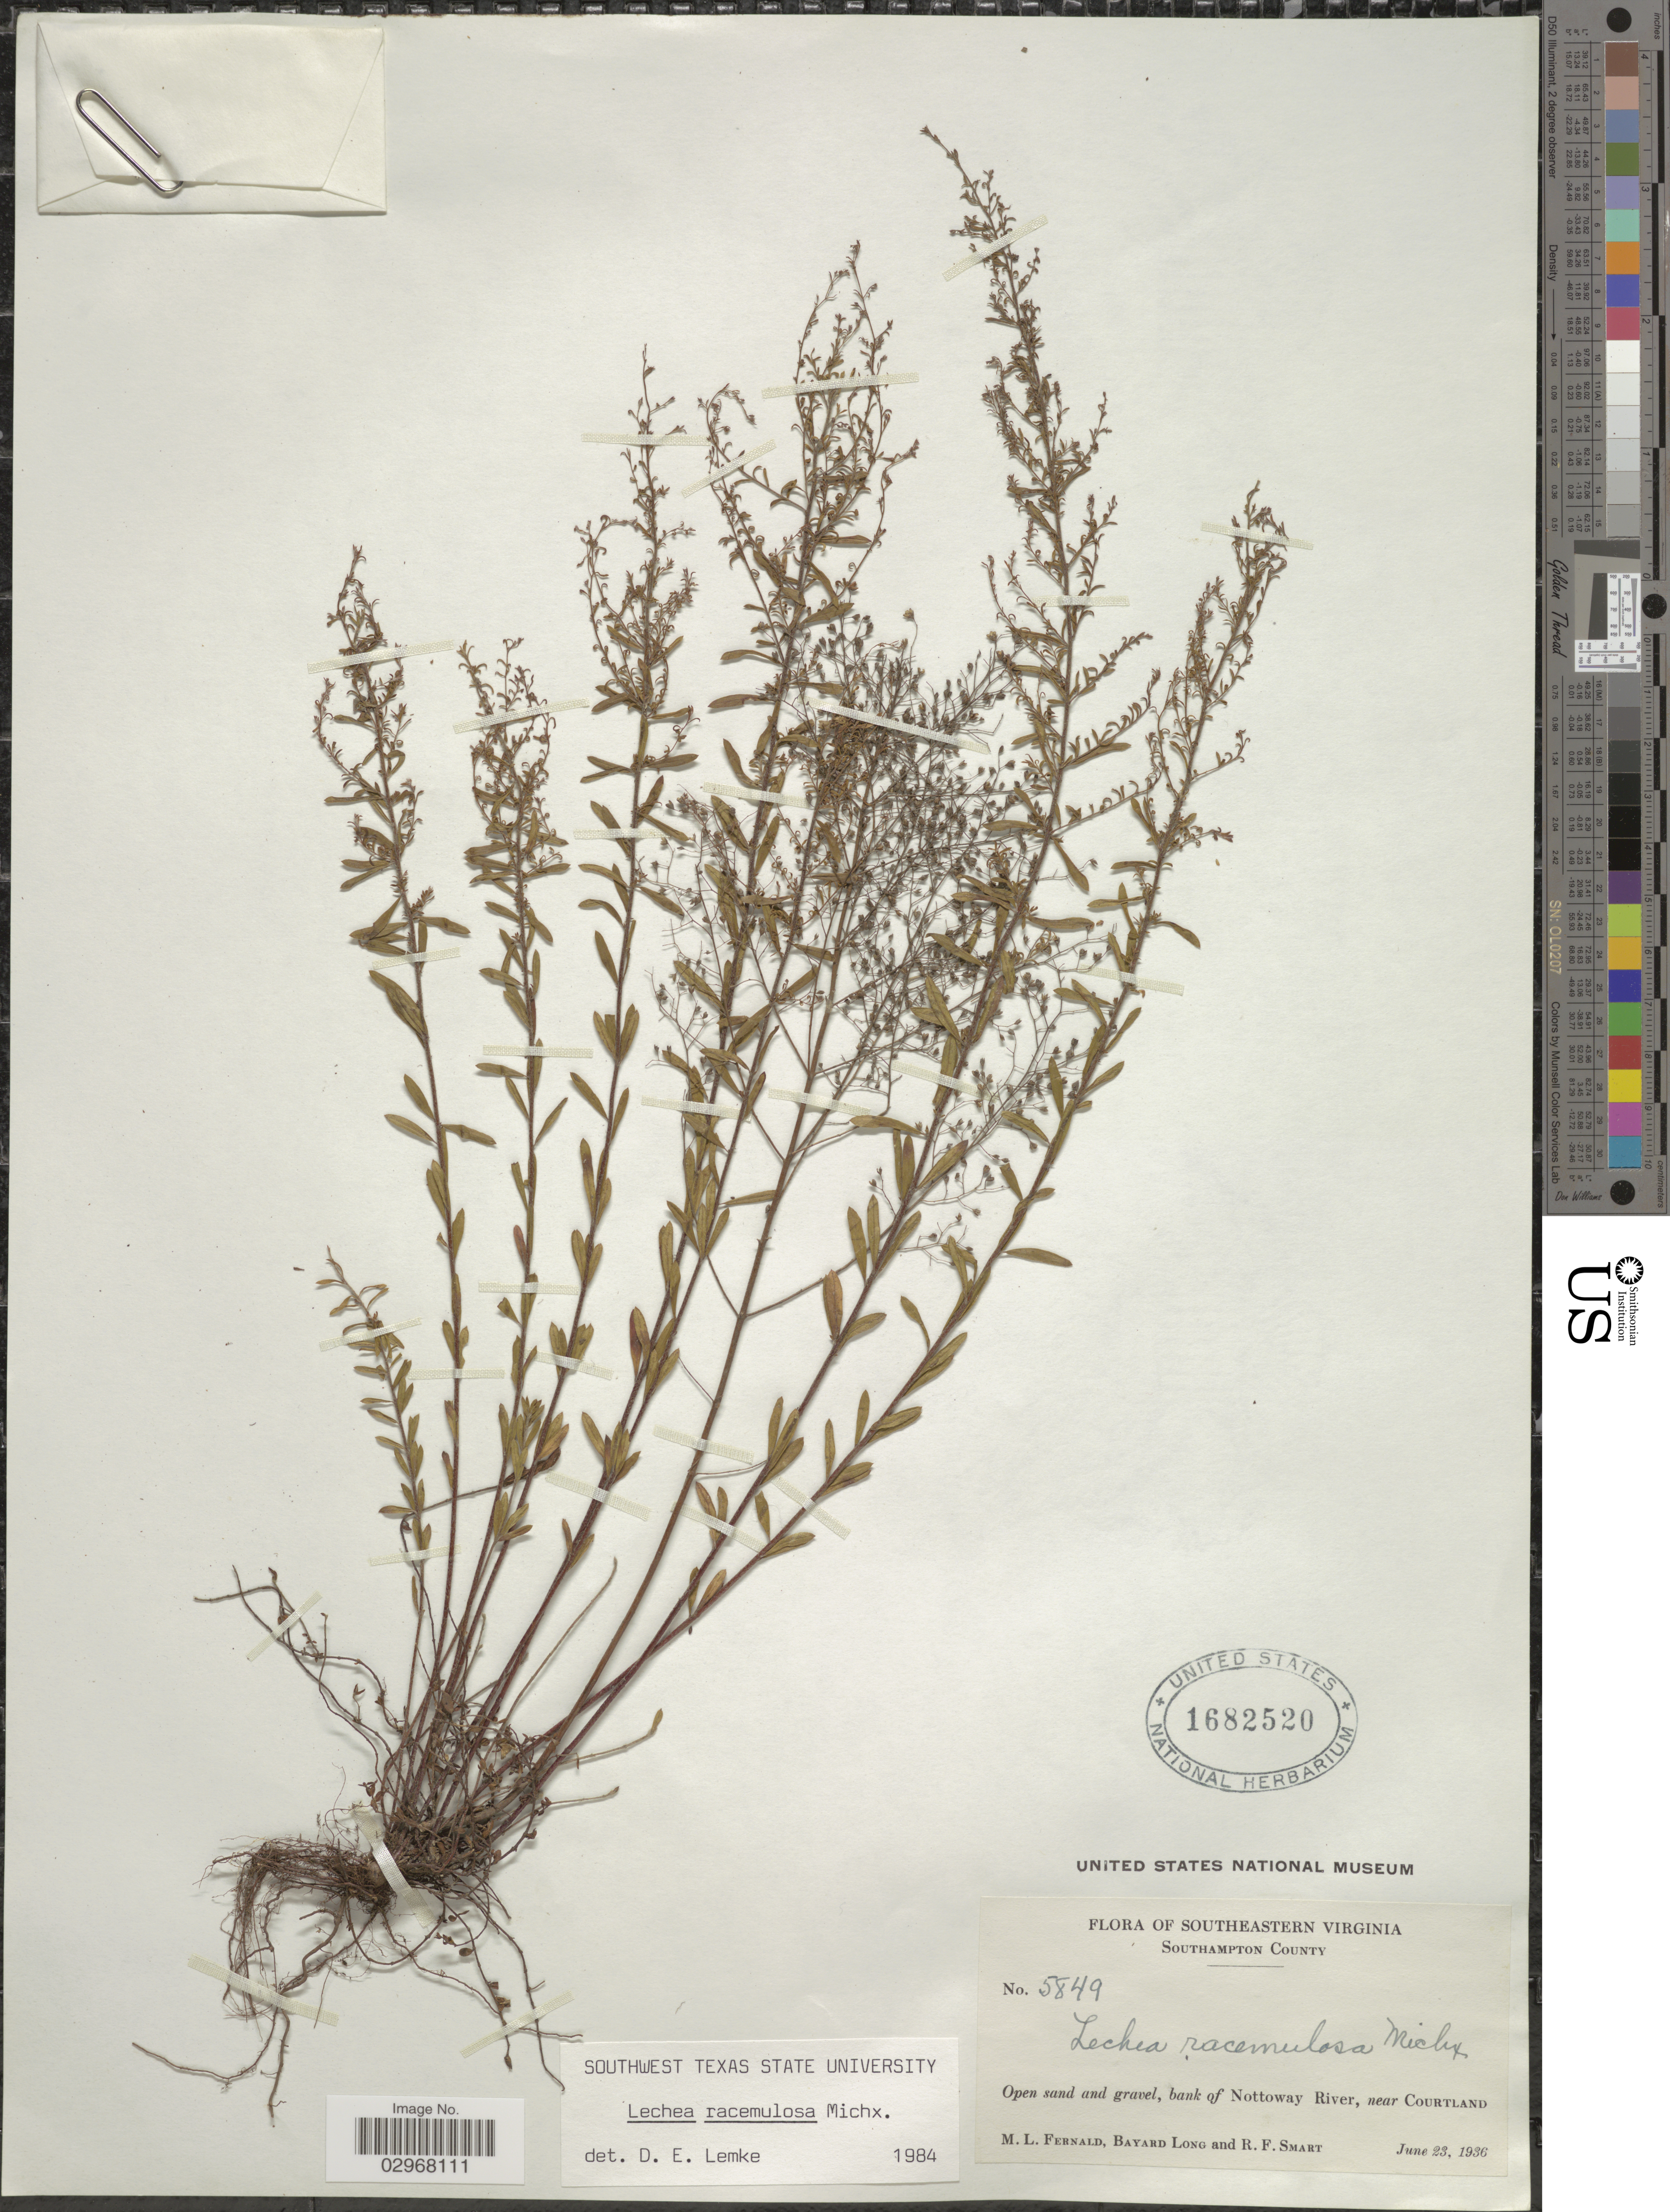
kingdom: Plantae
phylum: Tracheophyta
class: Magnoliopsida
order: Malvales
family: Cistaceae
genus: Lechea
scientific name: Lechea racemulosa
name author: Michx.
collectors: M. L. Fernald, B. Long & R. Smart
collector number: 5849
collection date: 1936-06-23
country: United States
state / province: Virginia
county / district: Southampton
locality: Southeastern Virginia. Southampton County. Bank of Nottoway River, near Courtland.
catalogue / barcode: US 1682520